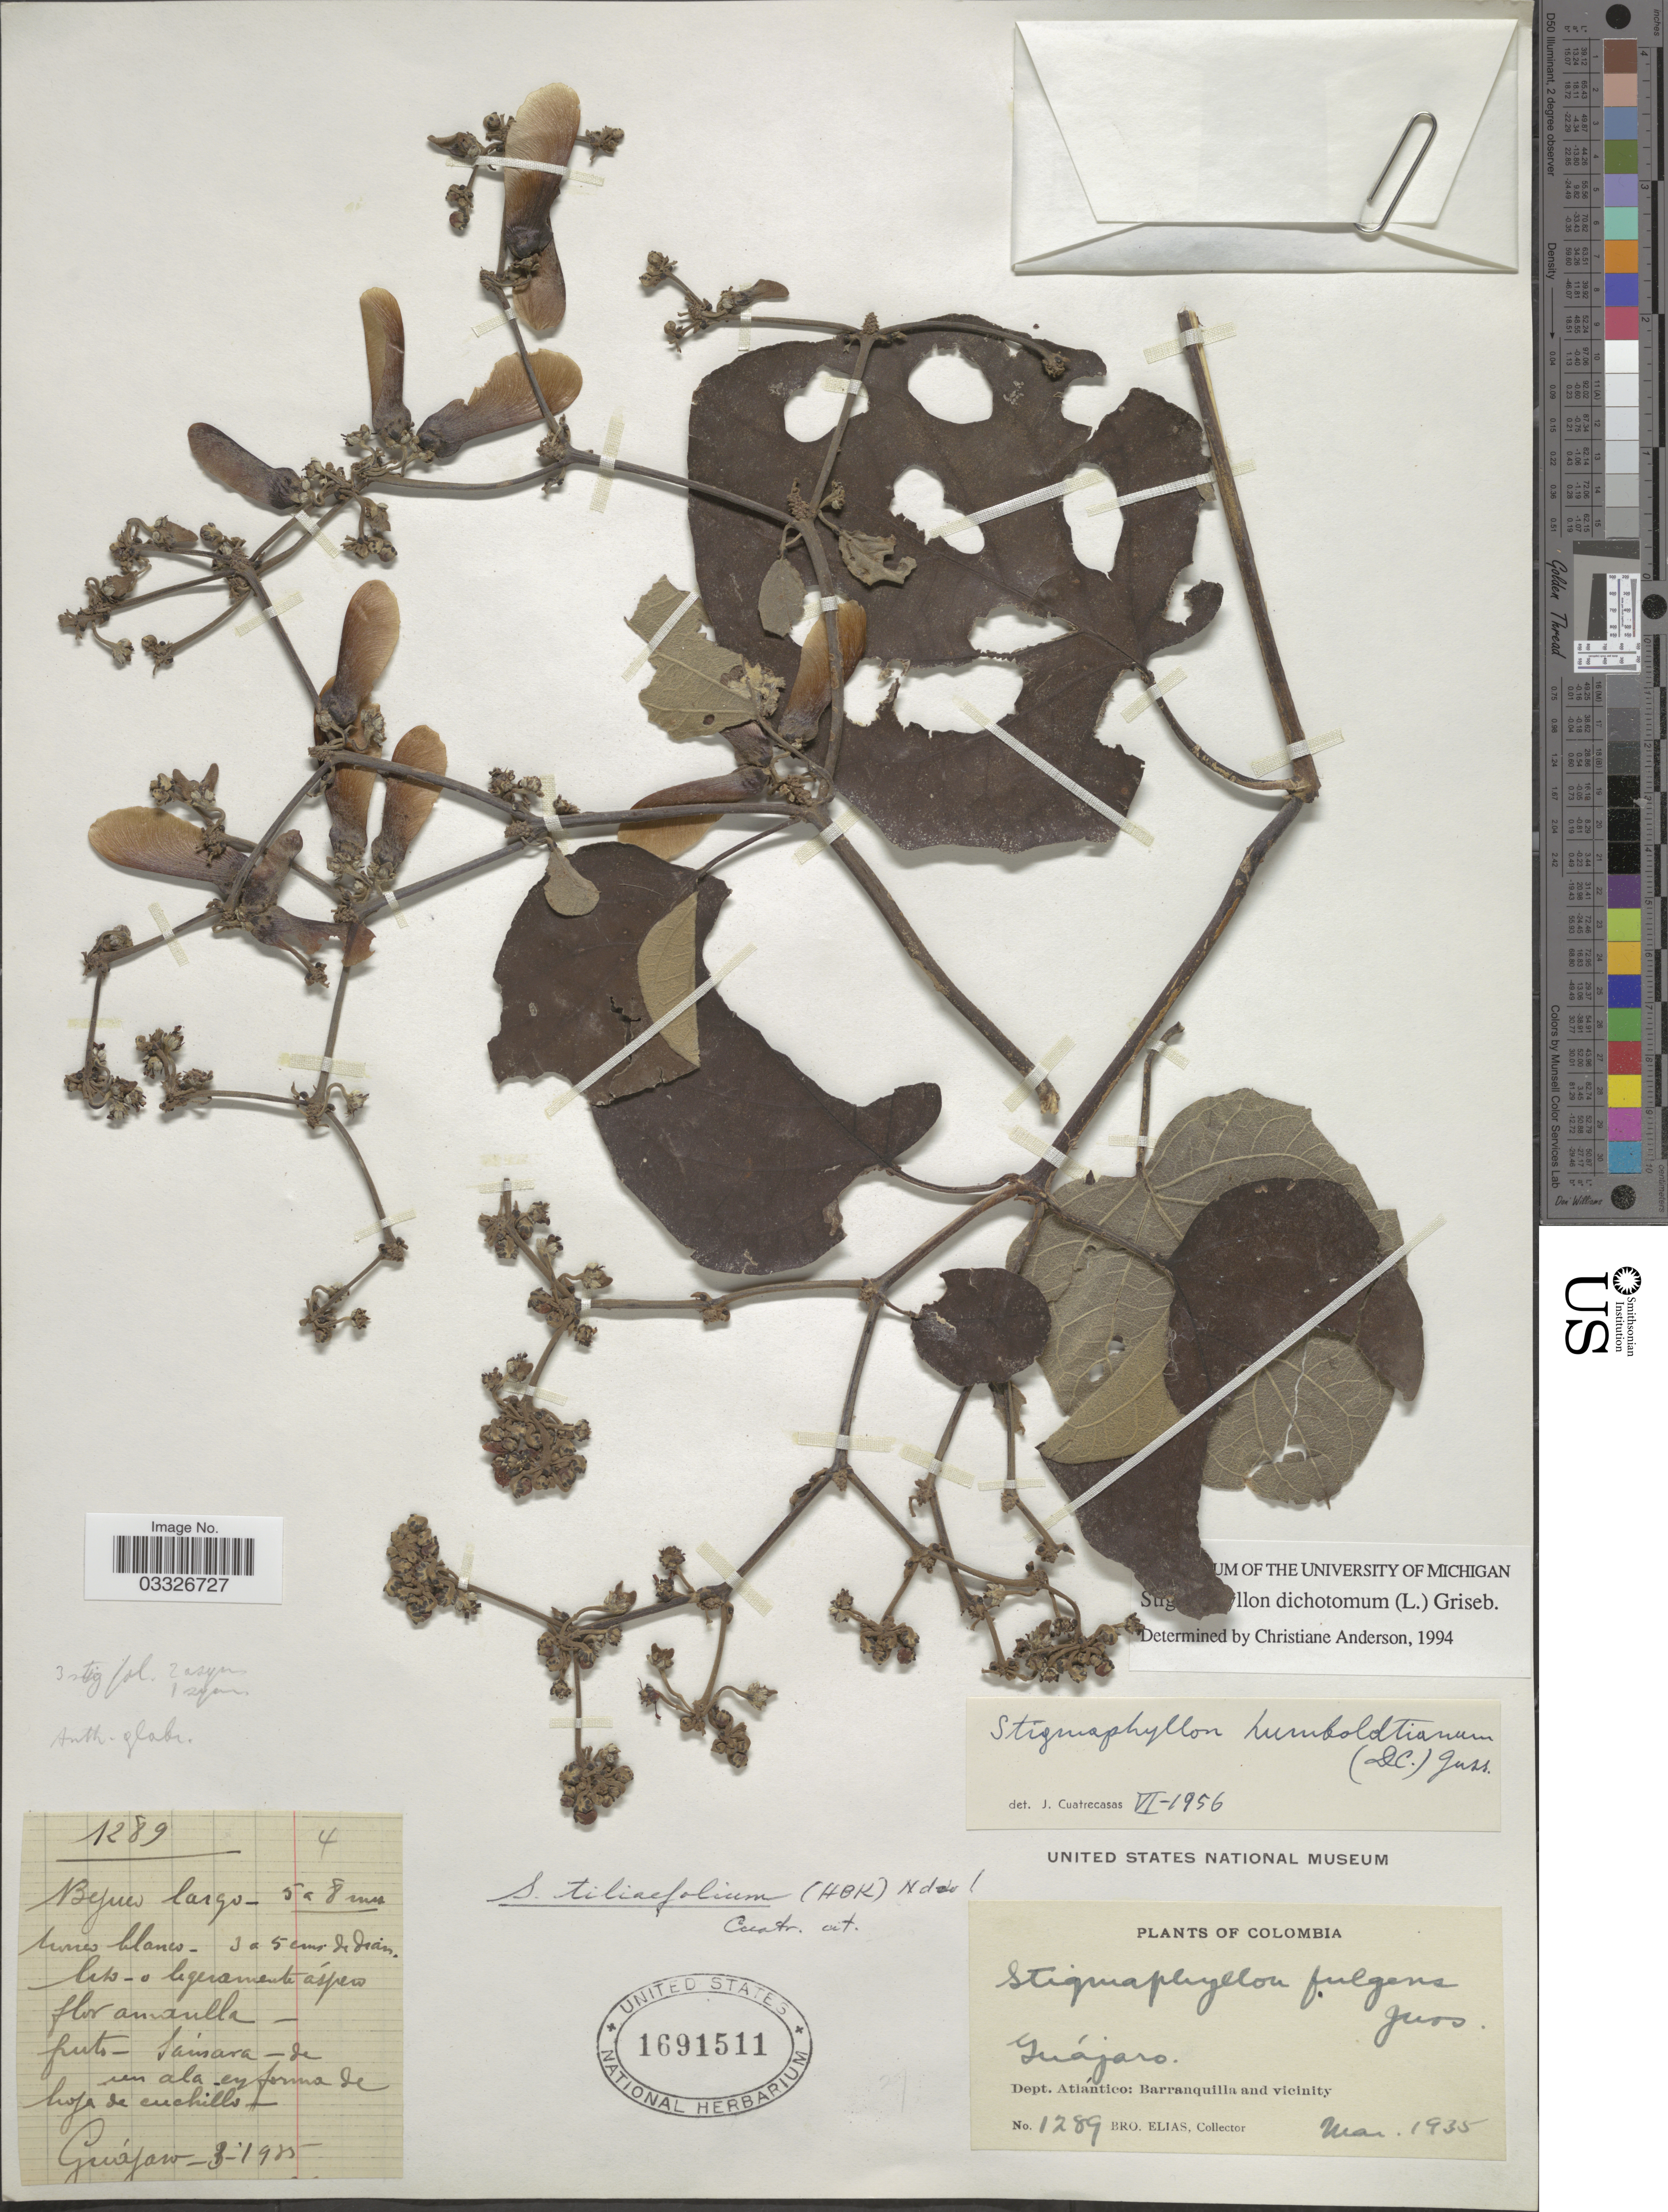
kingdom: Plantae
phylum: Tracheophyta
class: Magnoliopsida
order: Malpighiales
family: Malpighiaceae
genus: Stigmaphyllon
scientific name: Stigmaphyllon dichotomum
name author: Griseb.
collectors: Bro. Elias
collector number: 1289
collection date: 1935-03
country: Colombia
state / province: Atlántico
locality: Guájaro. Dept. Atlántico: Barranquilla and vicinity.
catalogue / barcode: US 1691511